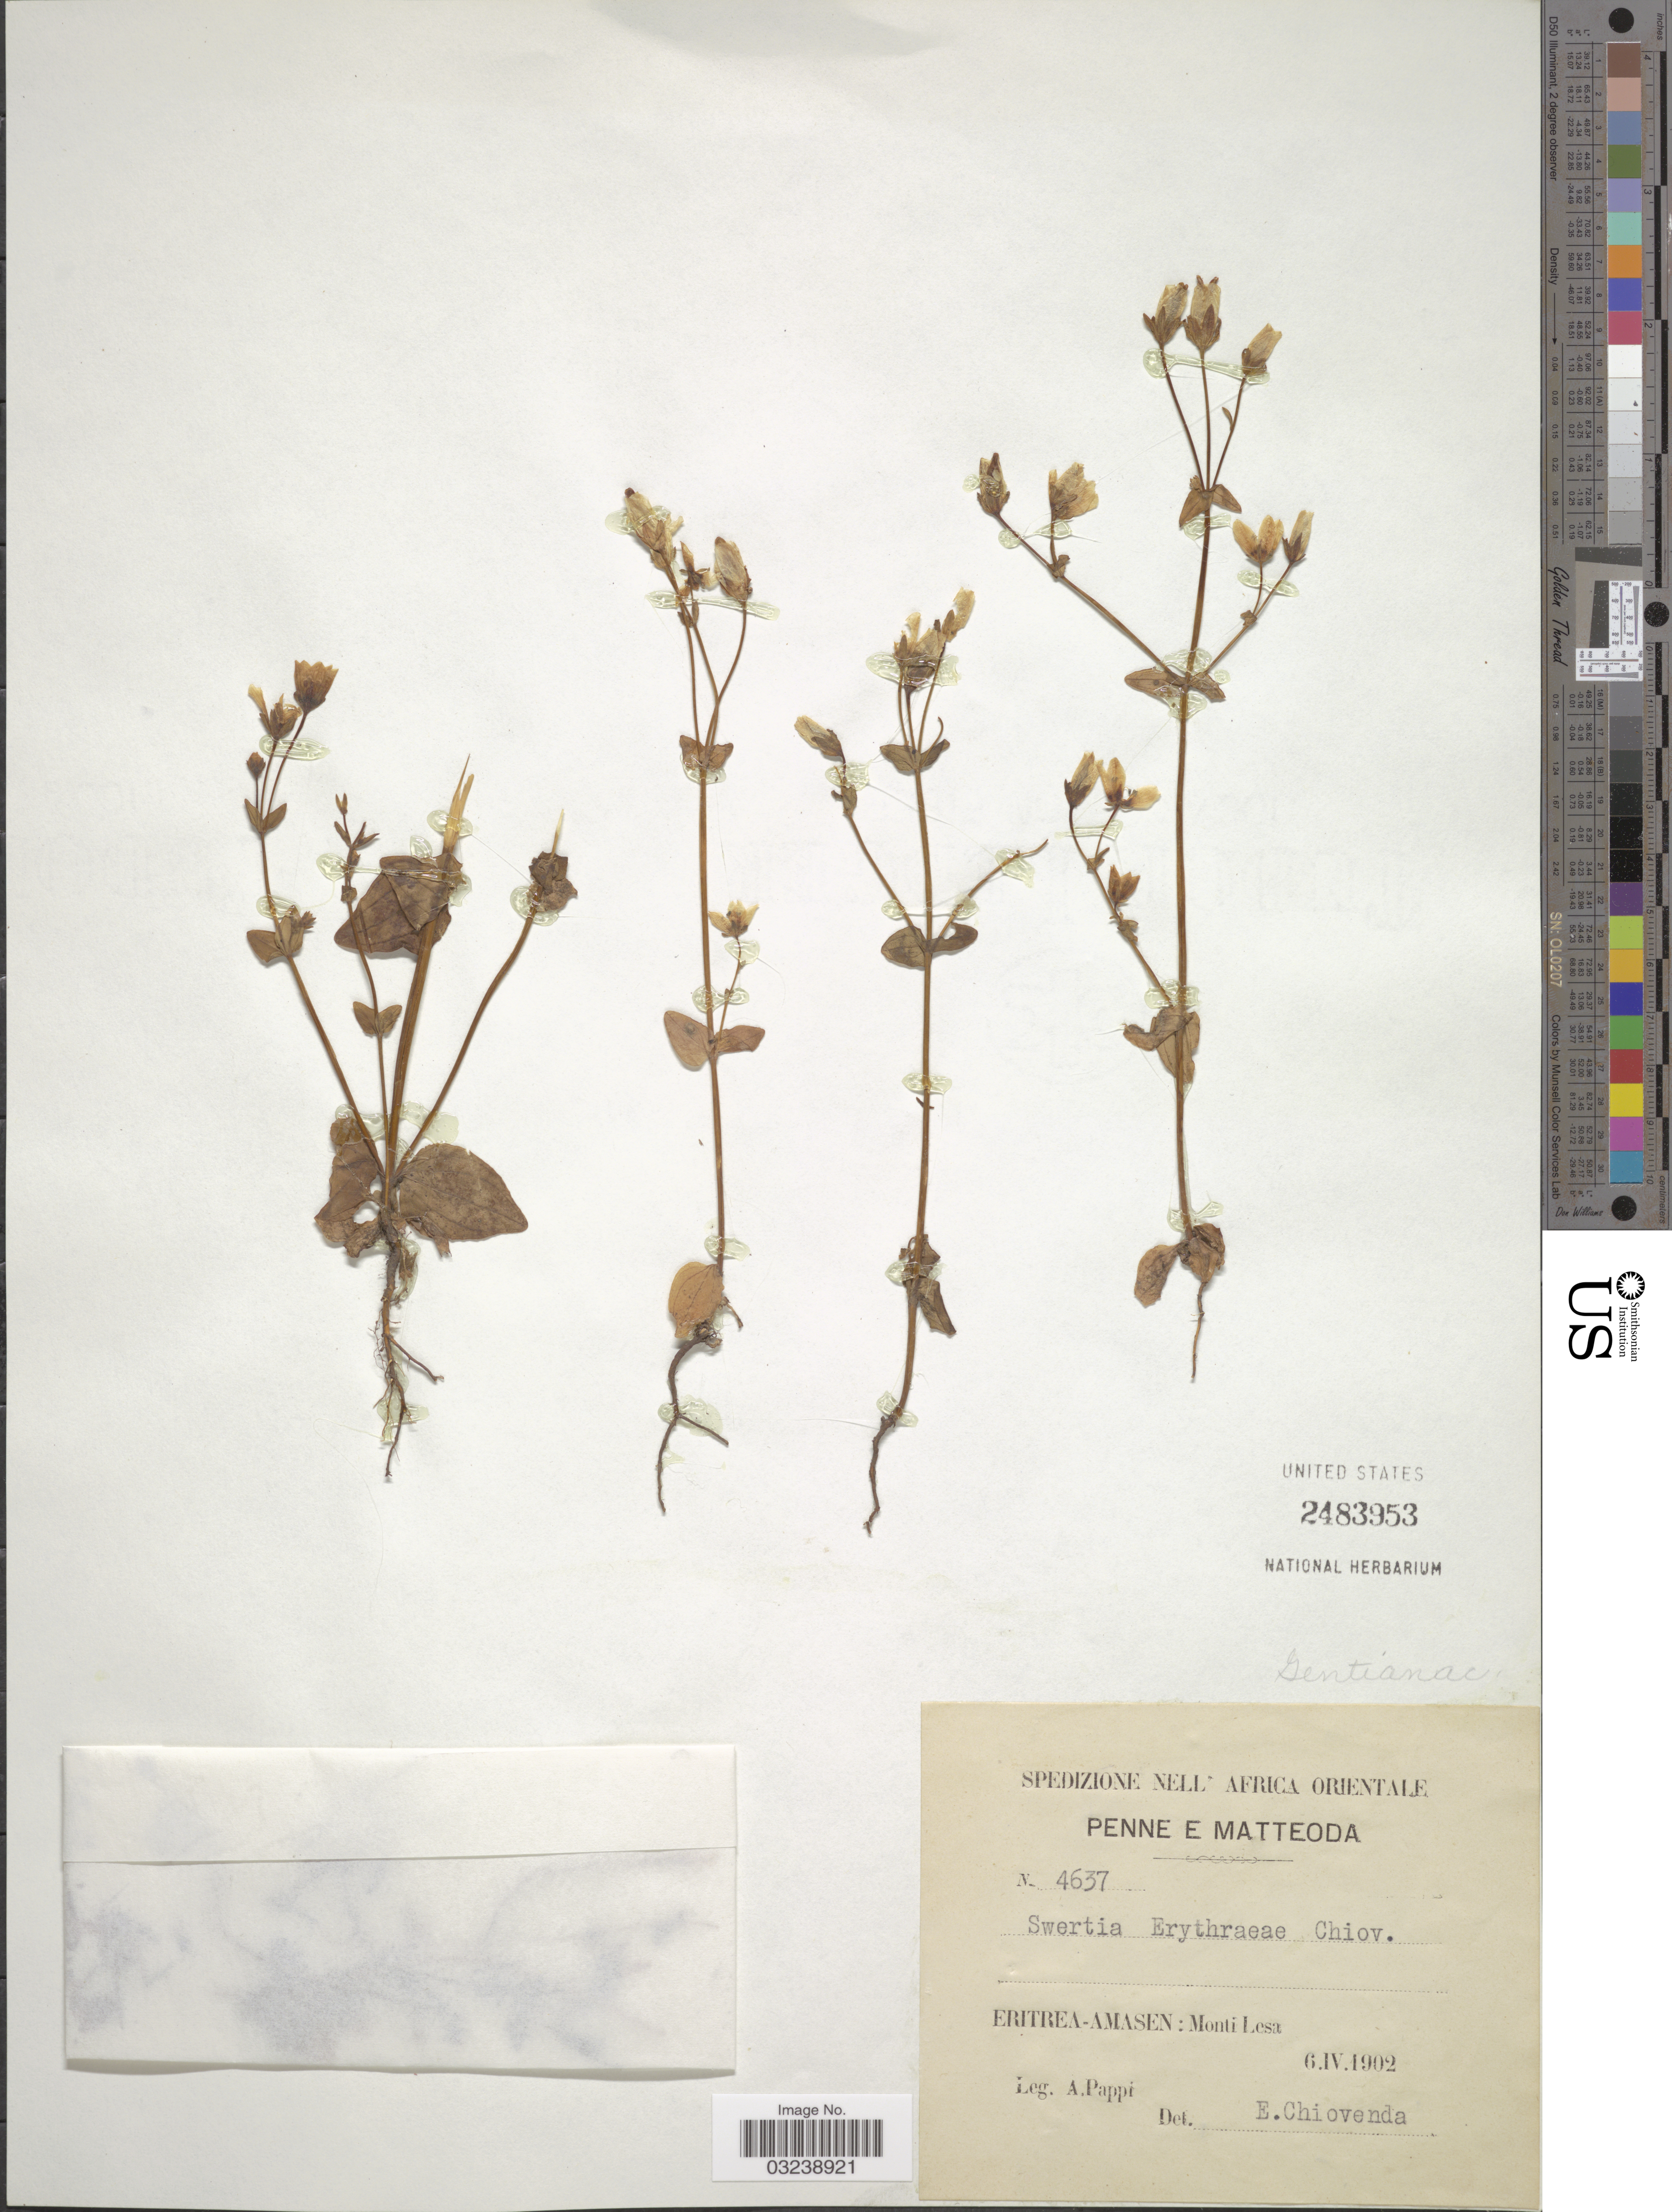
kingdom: Plantae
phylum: Tracheophyta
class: Magnoliopsida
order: Gentianales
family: Gentianaceae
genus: Swertia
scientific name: Swertia erythraeae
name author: Chiov.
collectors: A. Pappi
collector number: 4637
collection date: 1902-04-06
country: Eritrea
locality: Eritrea-Amasen: Monti Lesa.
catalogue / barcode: US 2483953